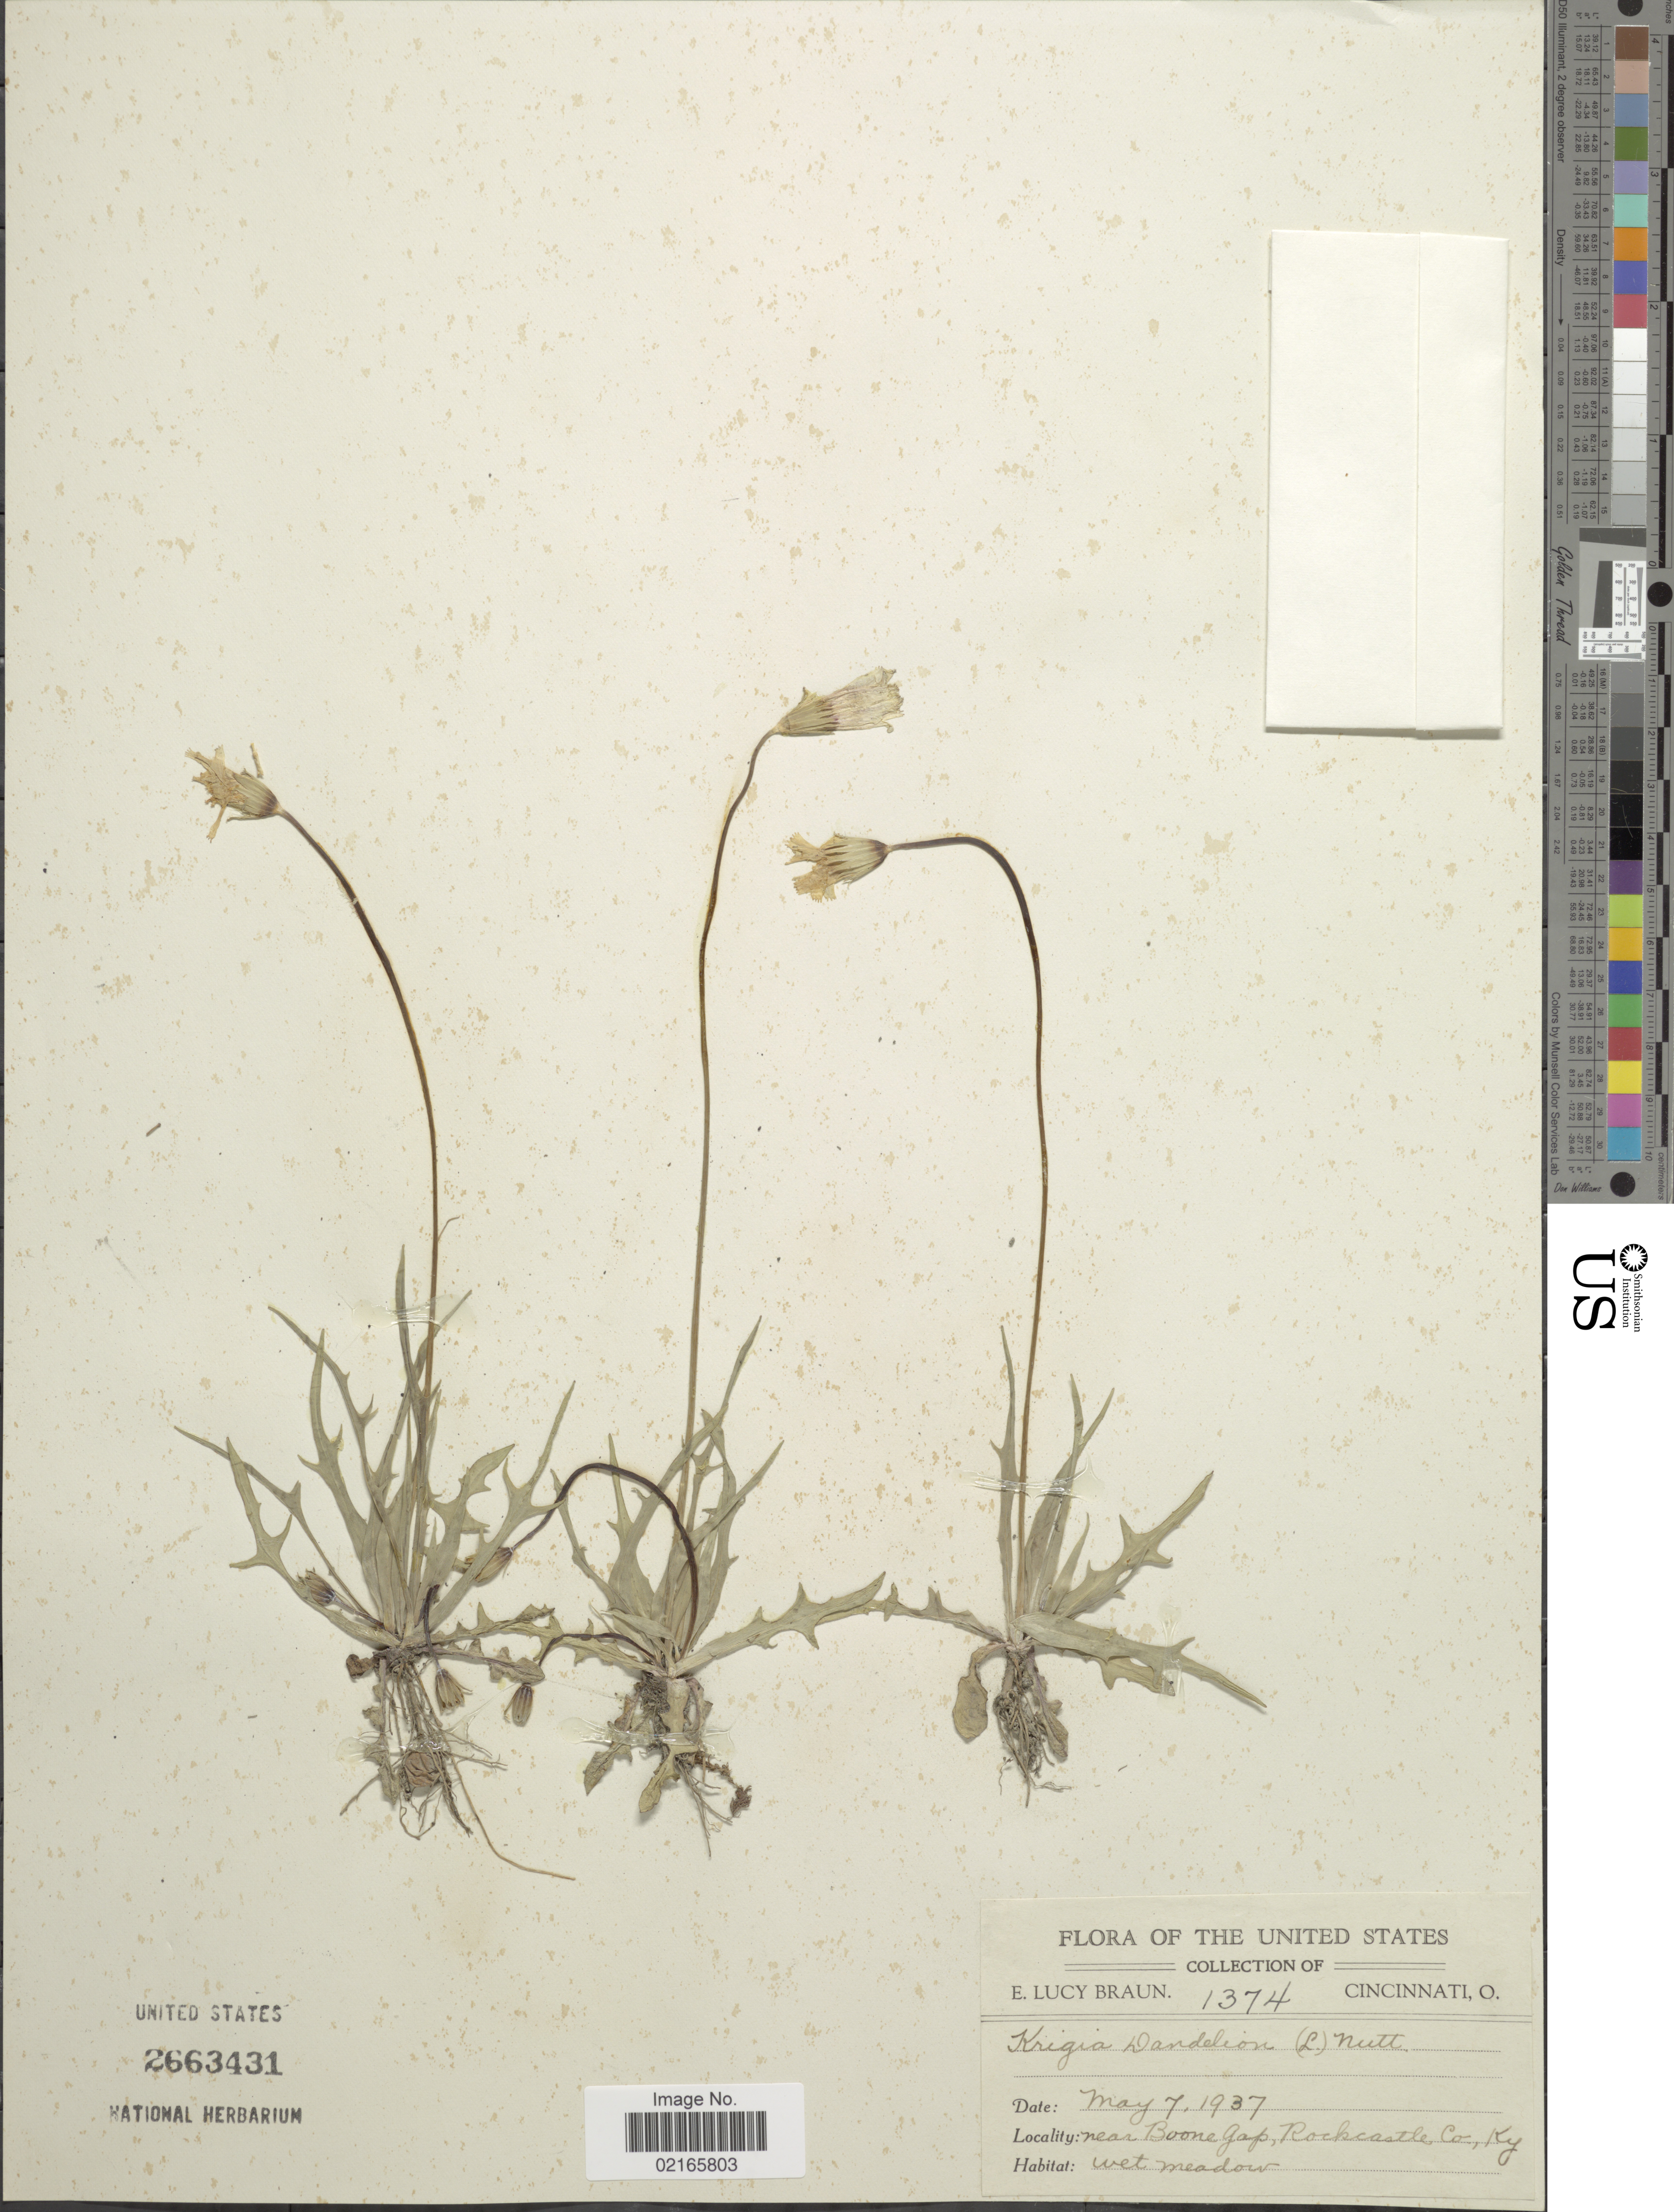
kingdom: Plantae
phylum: Tracheophyta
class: Magnoliopsida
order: Asterales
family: Asteraceae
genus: Krigia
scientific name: Krigia dandelion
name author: (L.) Nutt.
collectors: E. L. Braun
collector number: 1374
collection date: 1937-05-07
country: United States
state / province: Kentucky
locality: Near Boone Gap, Rockcastle Co., Cincinnati, O., wet meadow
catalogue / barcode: US 2663431